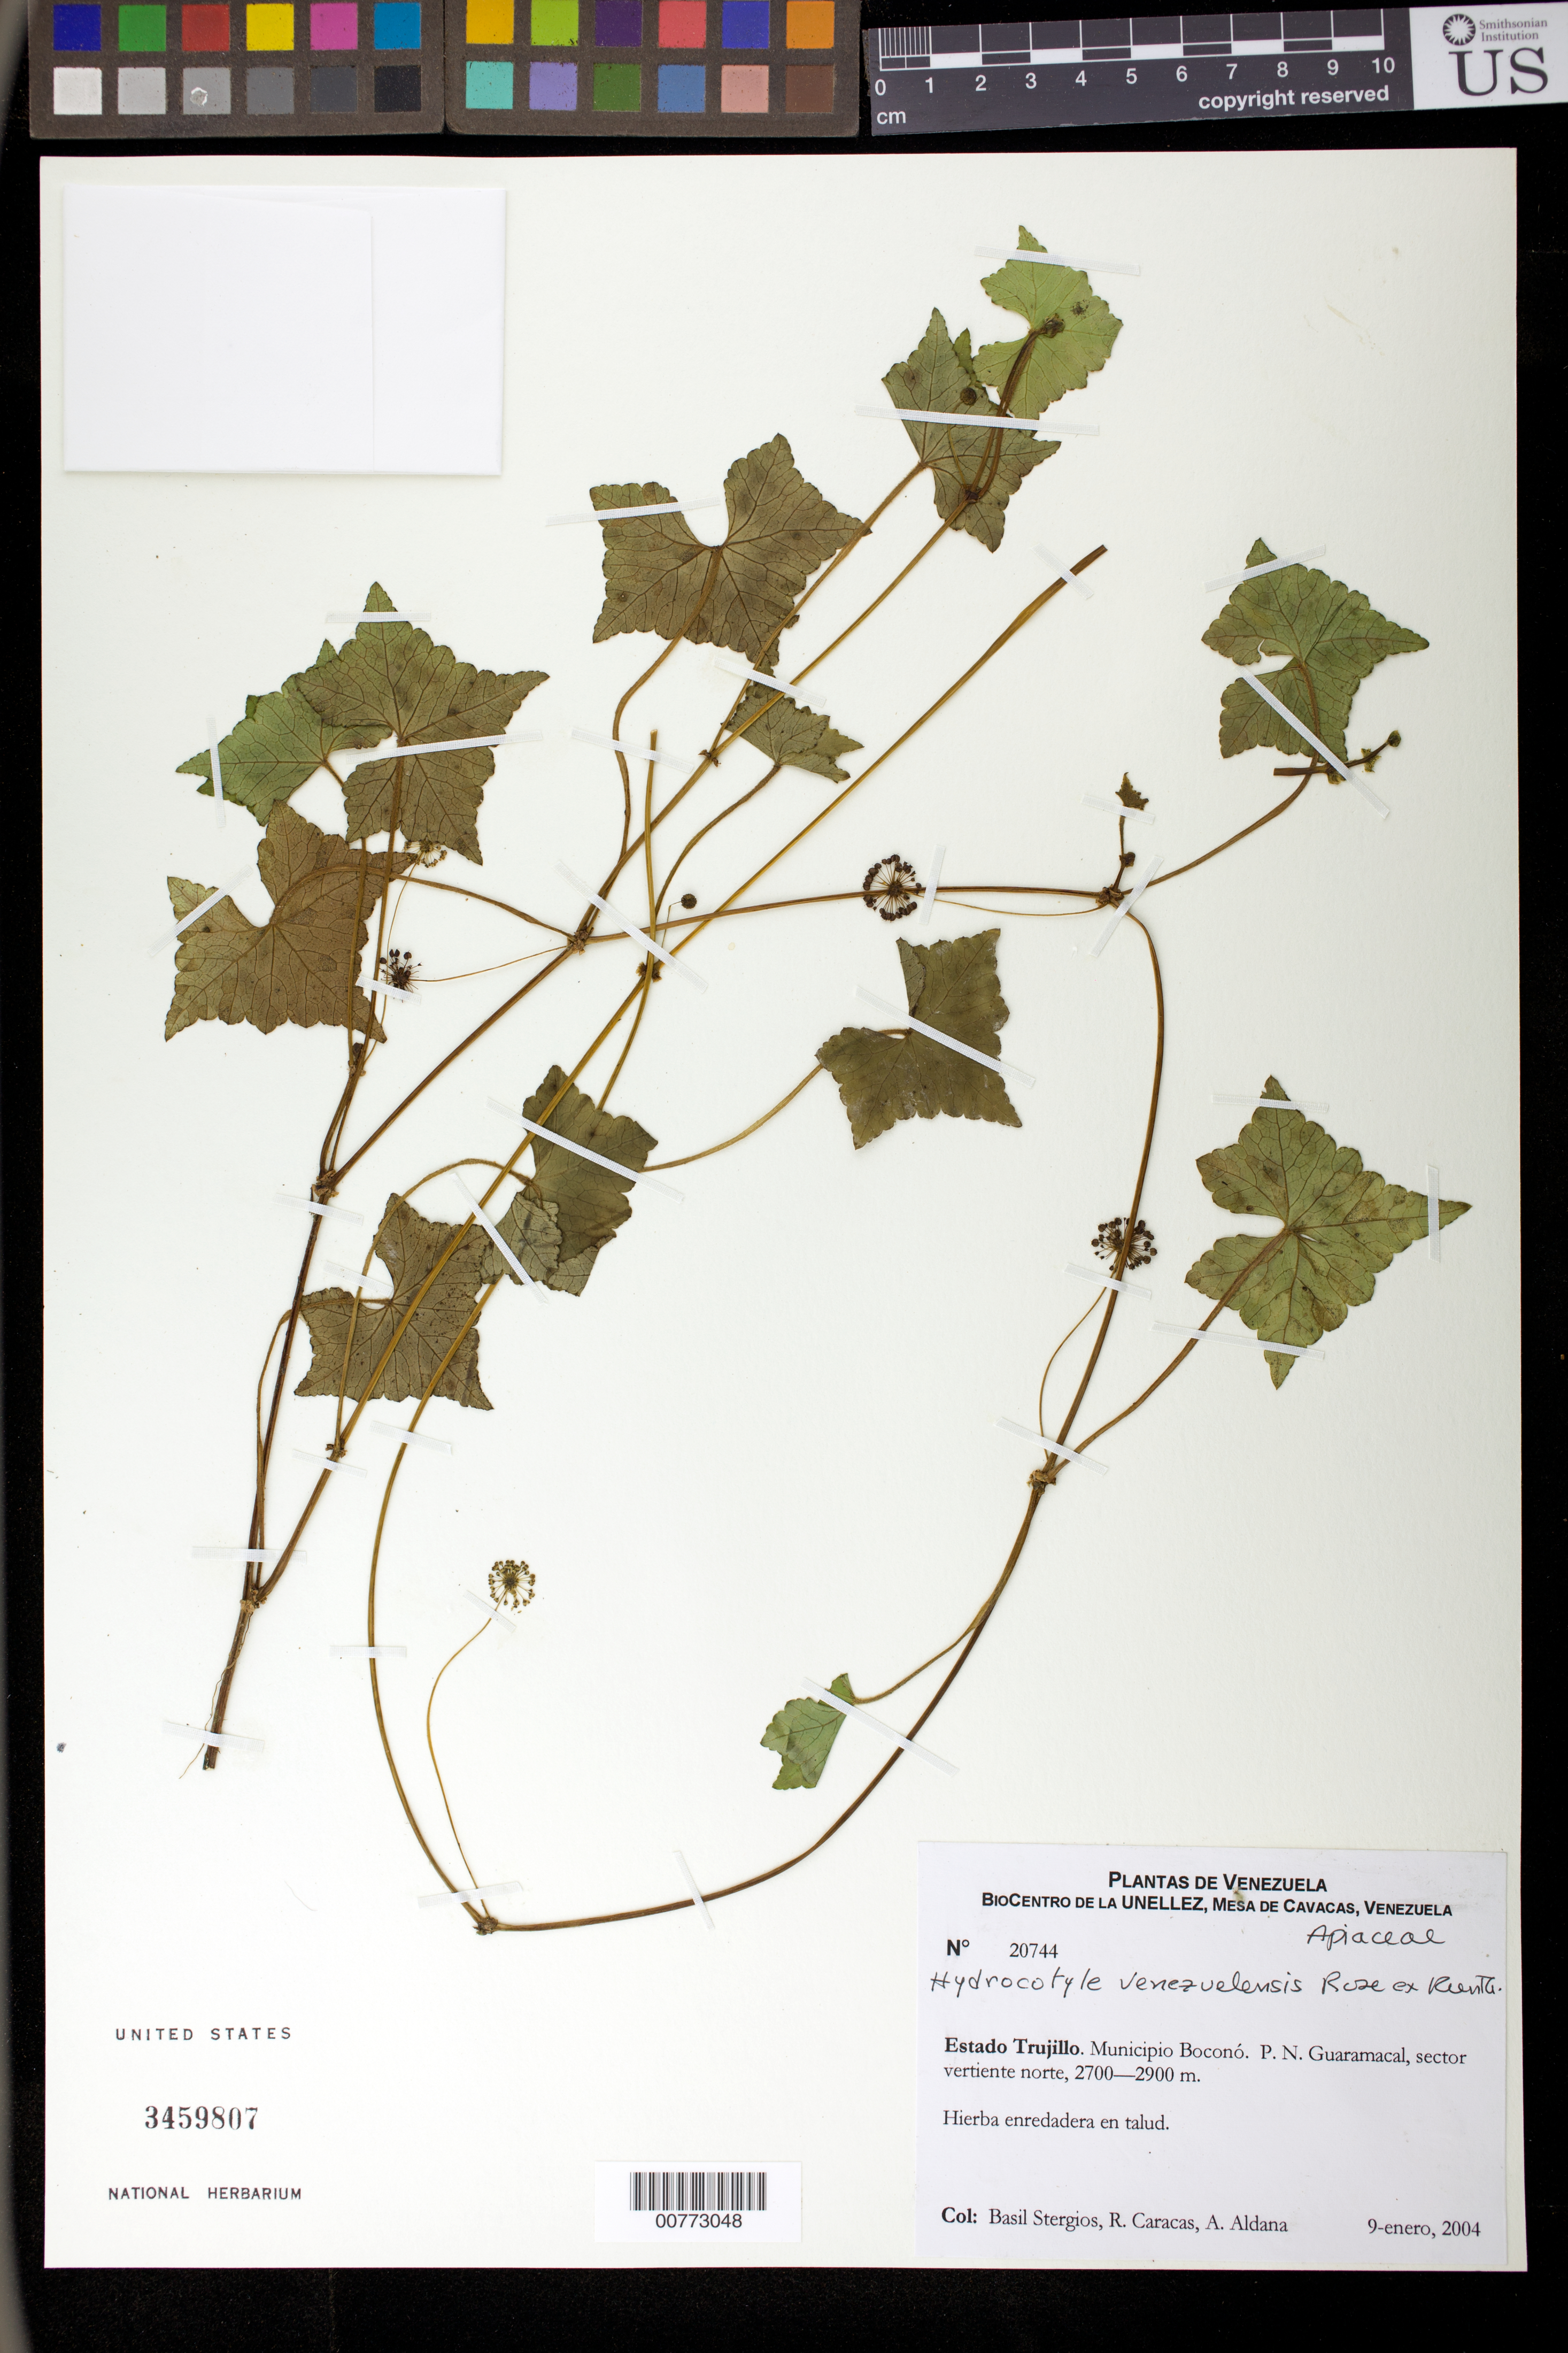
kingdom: Plantae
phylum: Tracheophyta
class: Magnoliopsida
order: Apiales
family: Araliaceae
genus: Hydrocotyle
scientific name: Hydrocotyle venezuelensis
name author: Rose ex Mathias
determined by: Stergios, B. G.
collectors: B. G. Stergios, R. Caracas & A. Aldana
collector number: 20744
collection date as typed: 09 Jan 2004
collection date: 2004-01-09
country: Venezuela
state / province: Trujillo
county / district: Boconó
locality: Parque Nacional Guaramacal, vertiente N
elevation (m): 2700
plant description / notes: PORT, US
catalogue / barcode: US 3459807